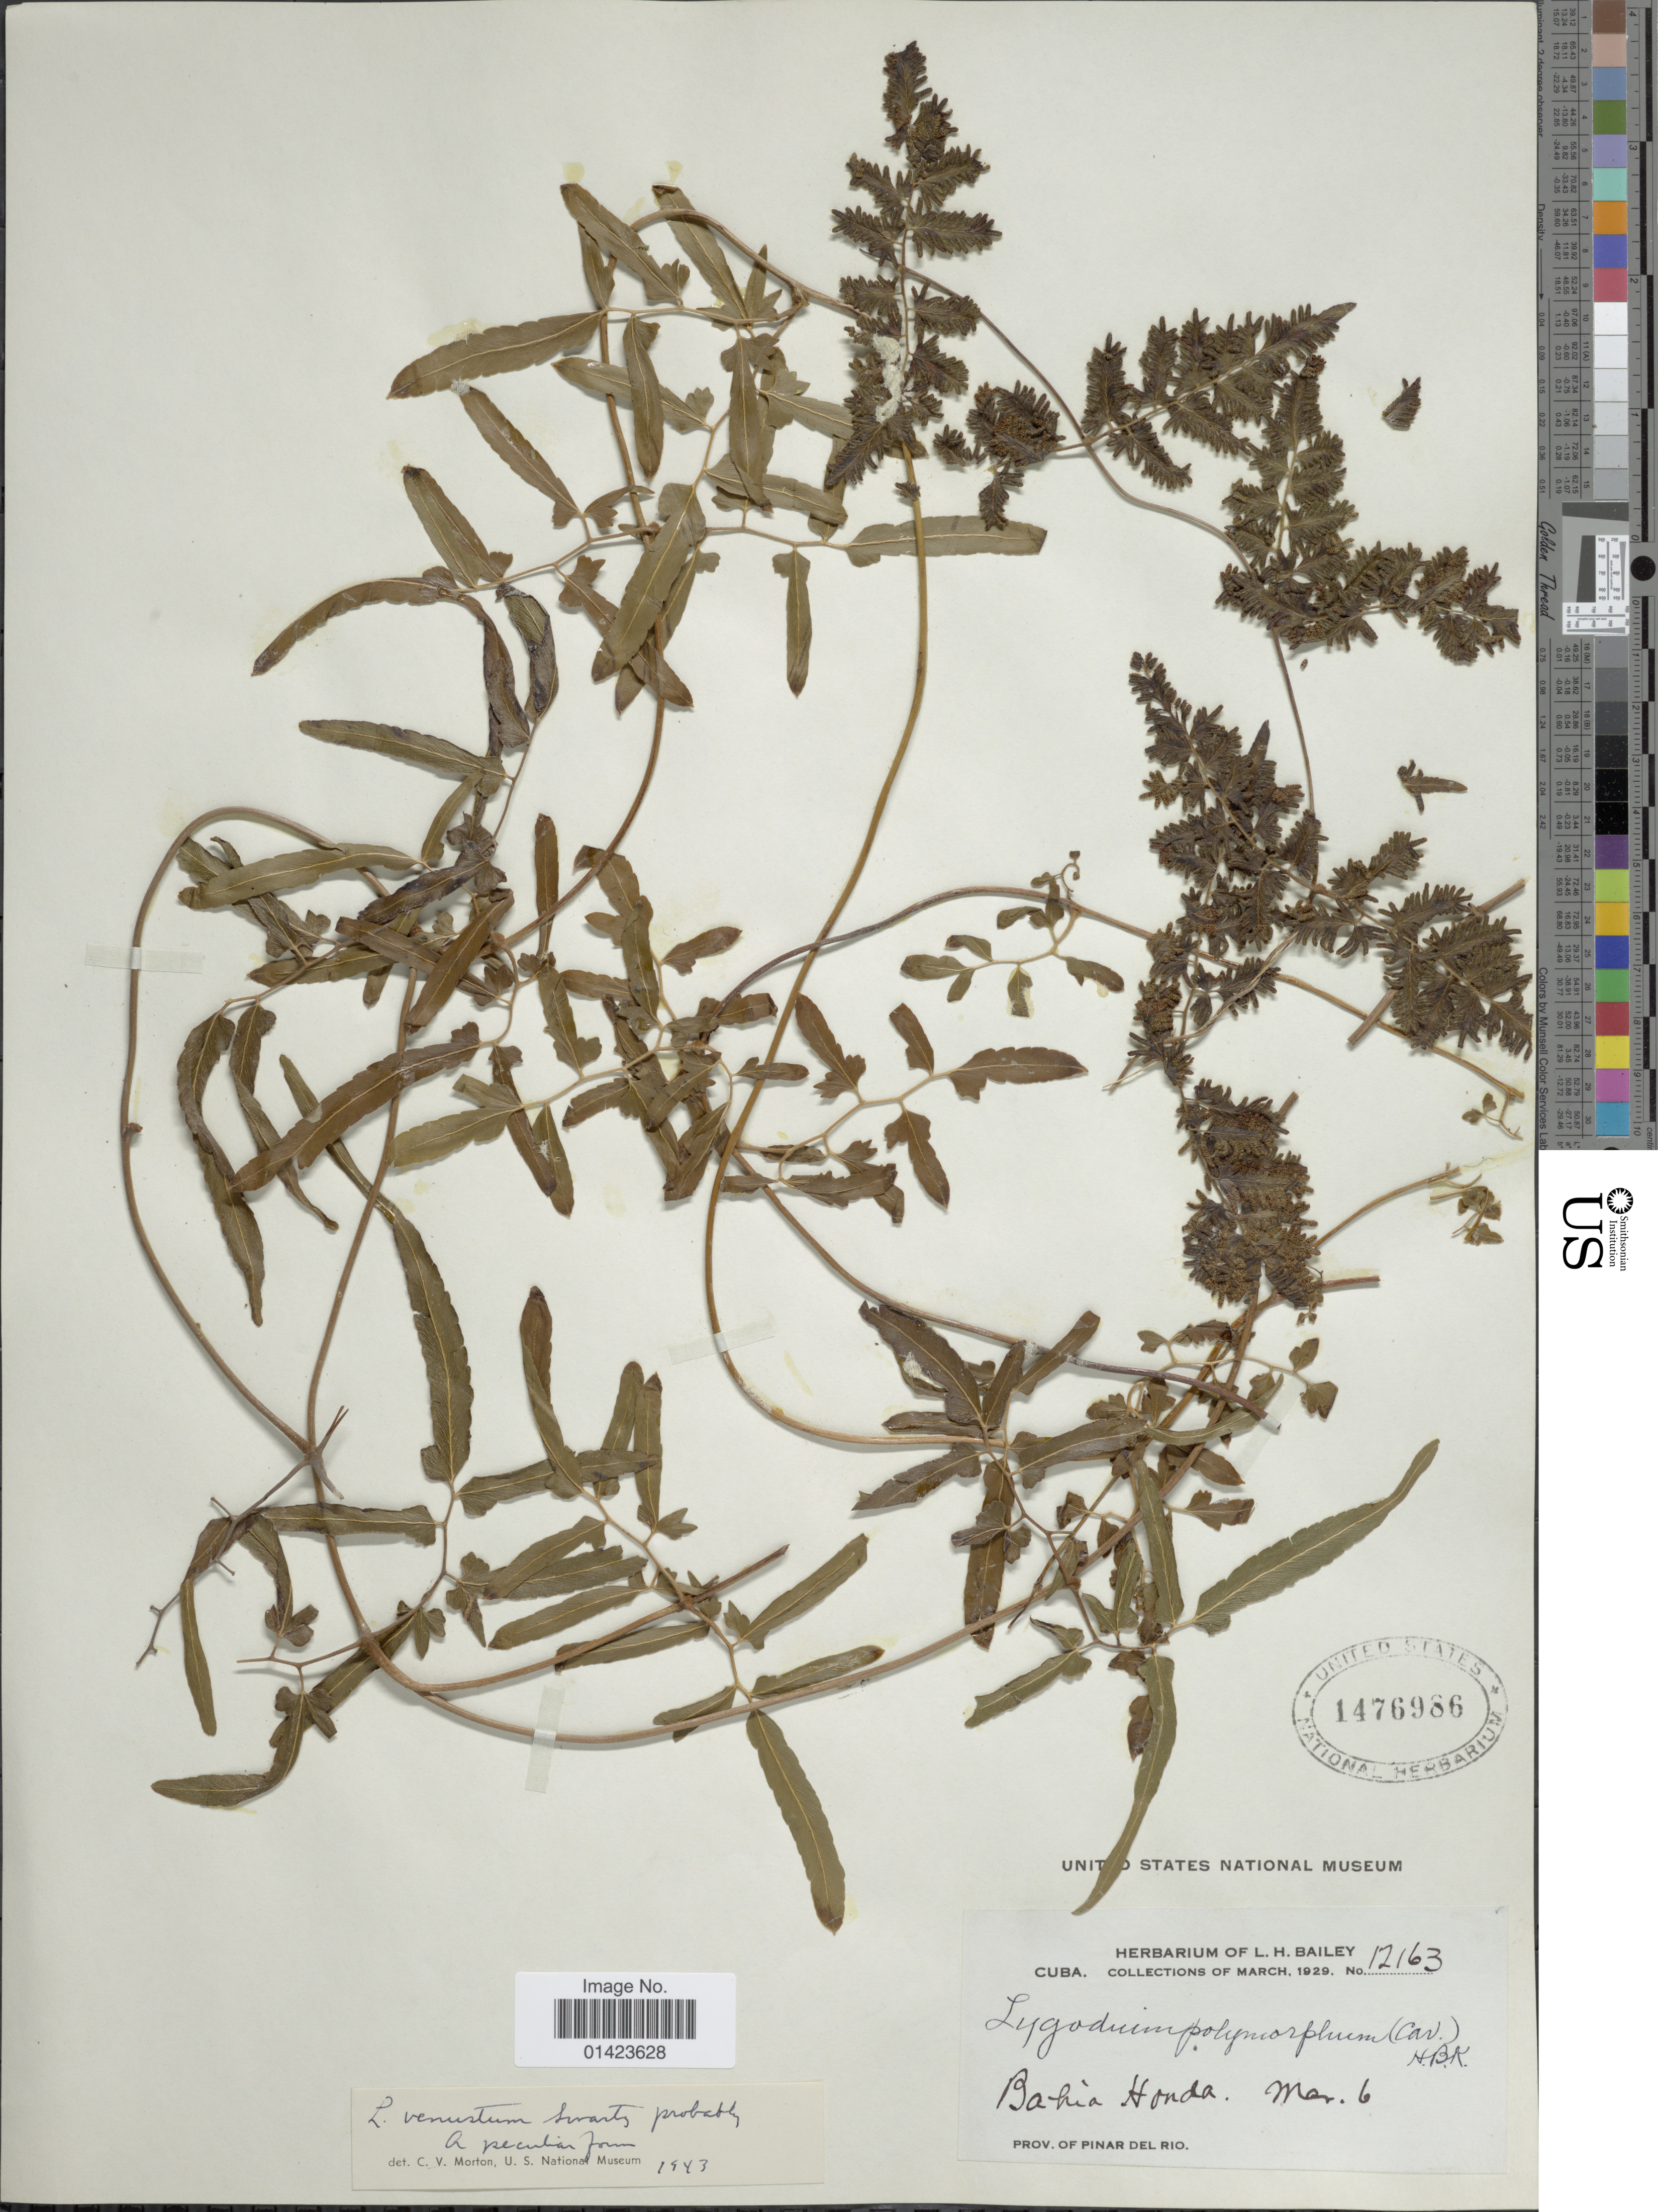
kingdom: Plantae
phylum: Tracheophyta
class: Polypodiopsida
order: Schizaeales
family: Lygodiaceae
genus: Lygodium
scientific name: Lygodium venustum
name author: Sw.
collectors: ex Herb. L.H. Bailey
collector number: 12163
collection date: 1929-03-06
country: Cuba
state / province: Pinar del Río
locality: Bahia Honda. prov. of Pinar del Rio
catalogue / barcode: US 1476986